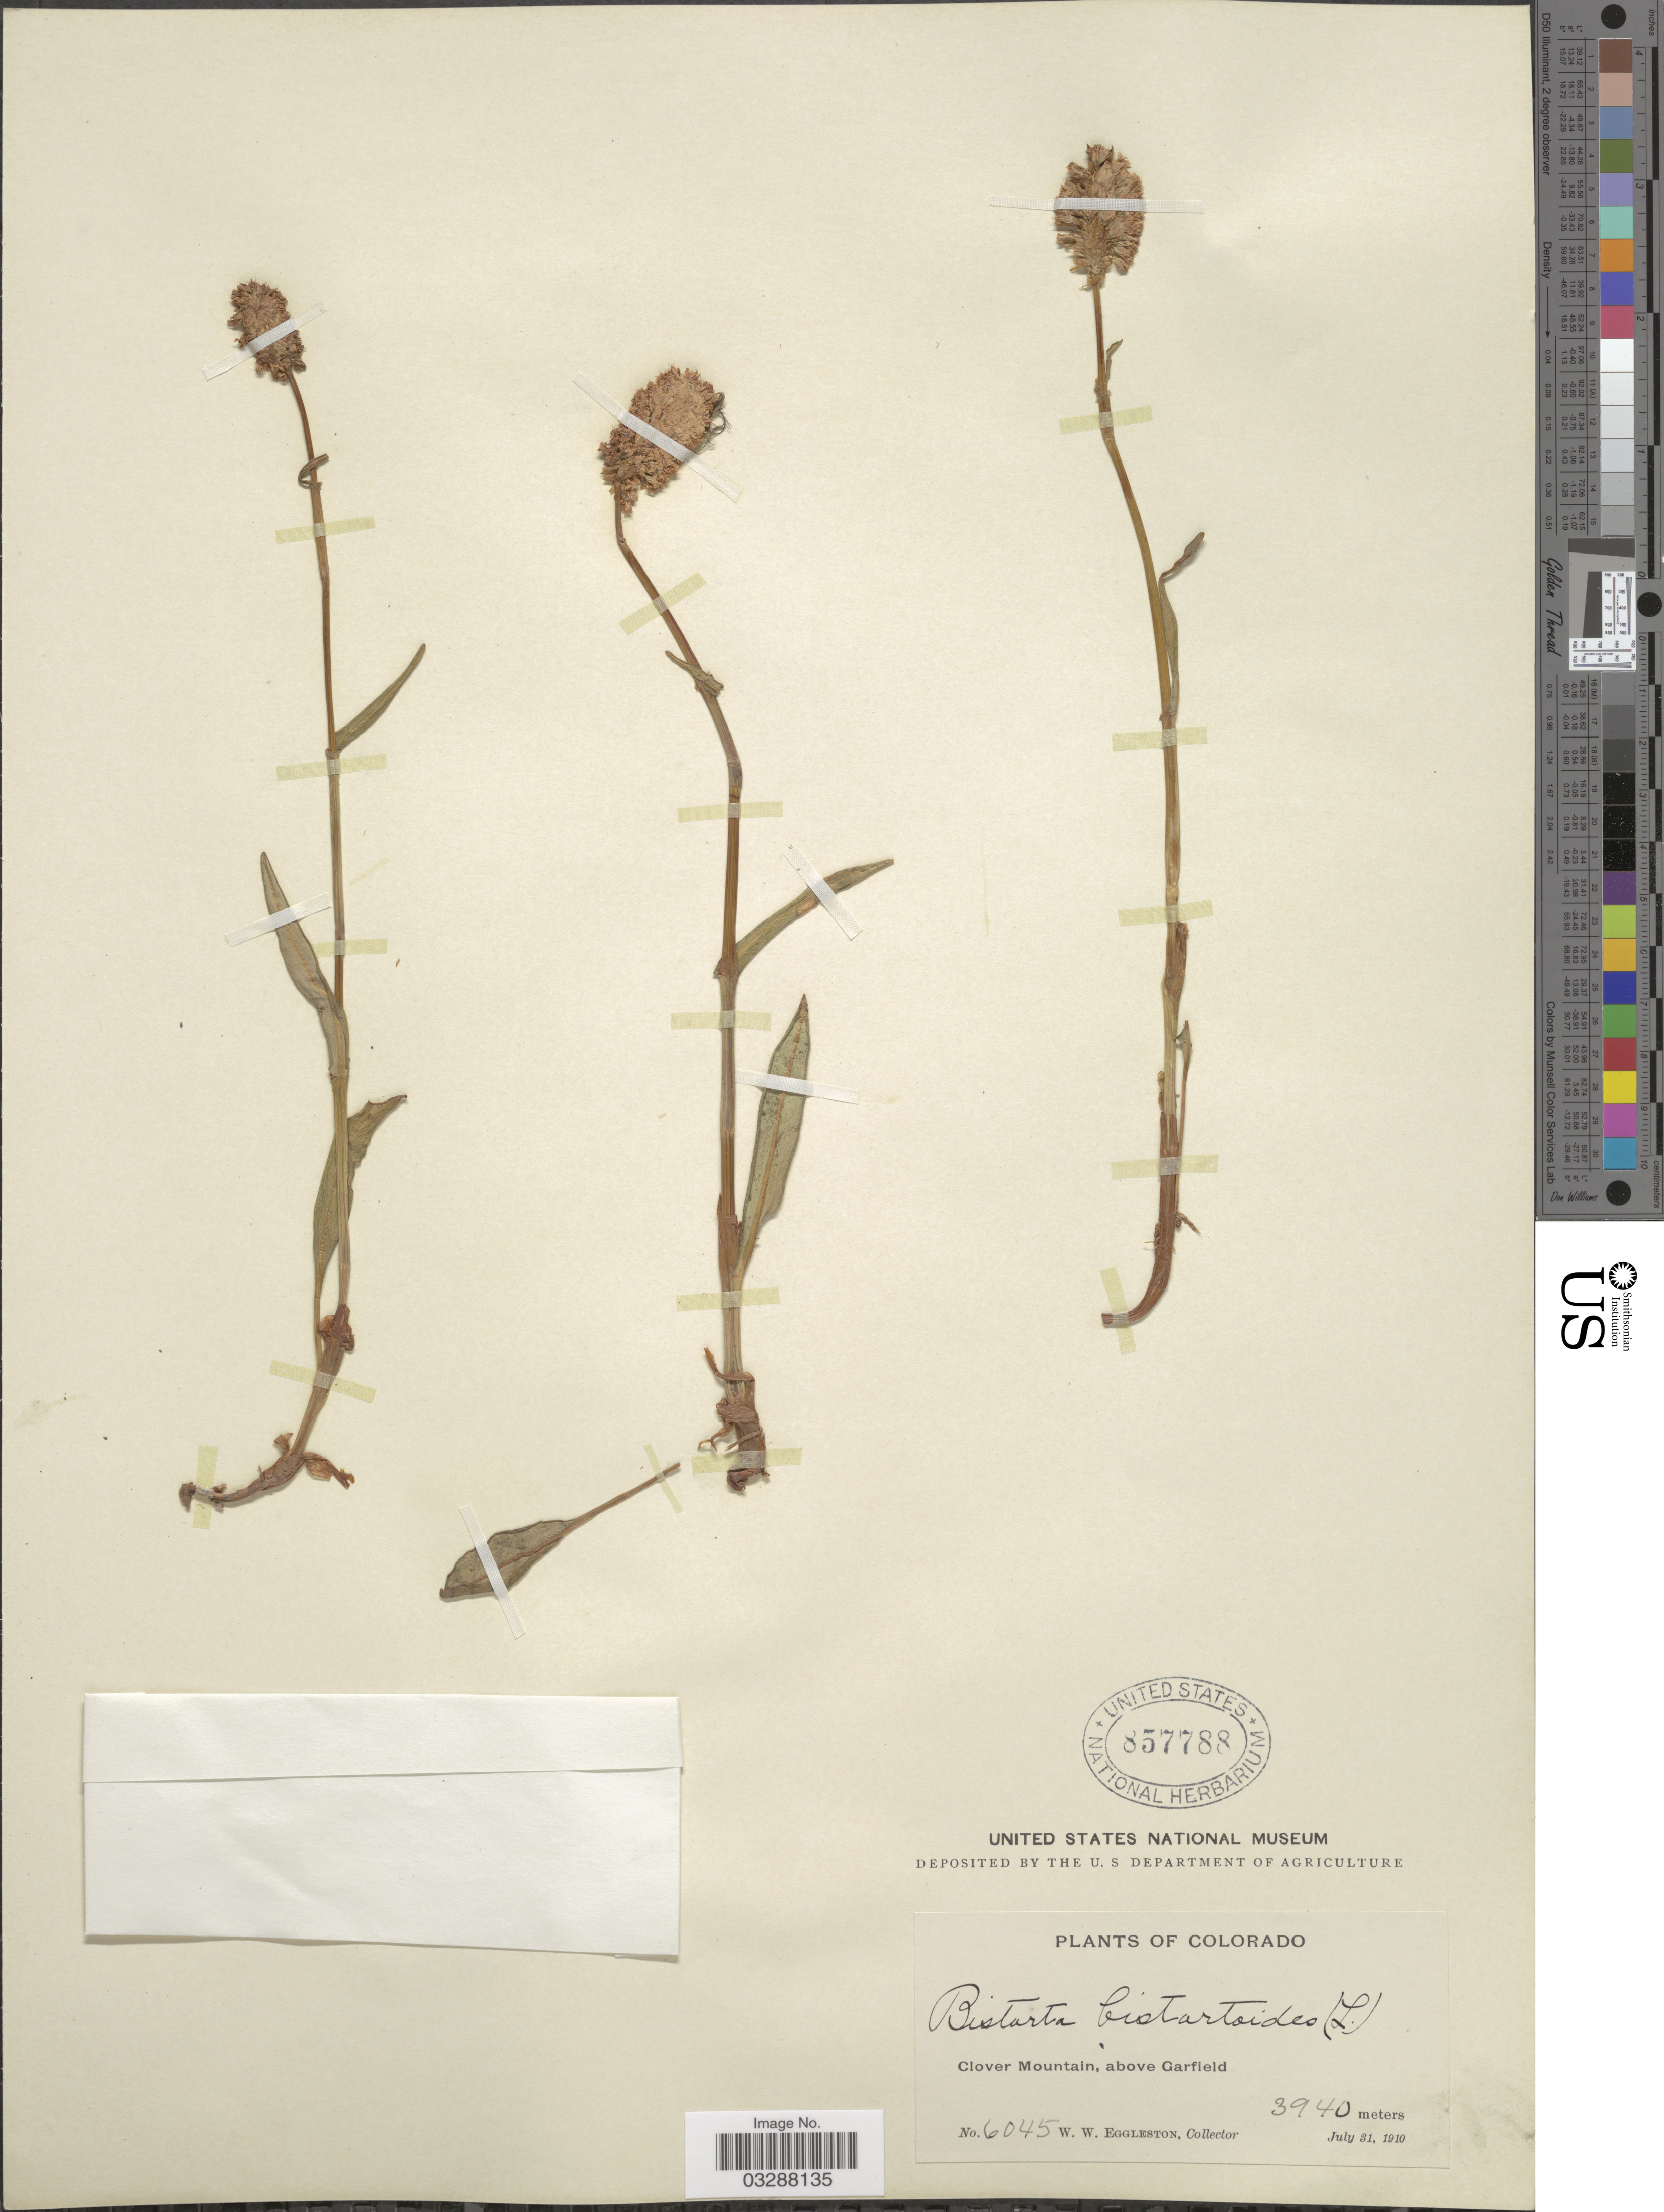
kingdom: Plantae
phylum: Tracheophyta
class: Magnoliopsida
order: Caryophyllales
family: Polygonaceae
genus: Bistorta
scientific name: Bistorta bistortoides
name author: (Pursh) Small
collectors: W. W. Eggleston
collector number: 6045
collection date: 1910-07-31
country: United States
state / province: Colorado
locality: Clover Mountain, above Garfield.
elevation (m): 3940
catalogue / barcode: US 857788